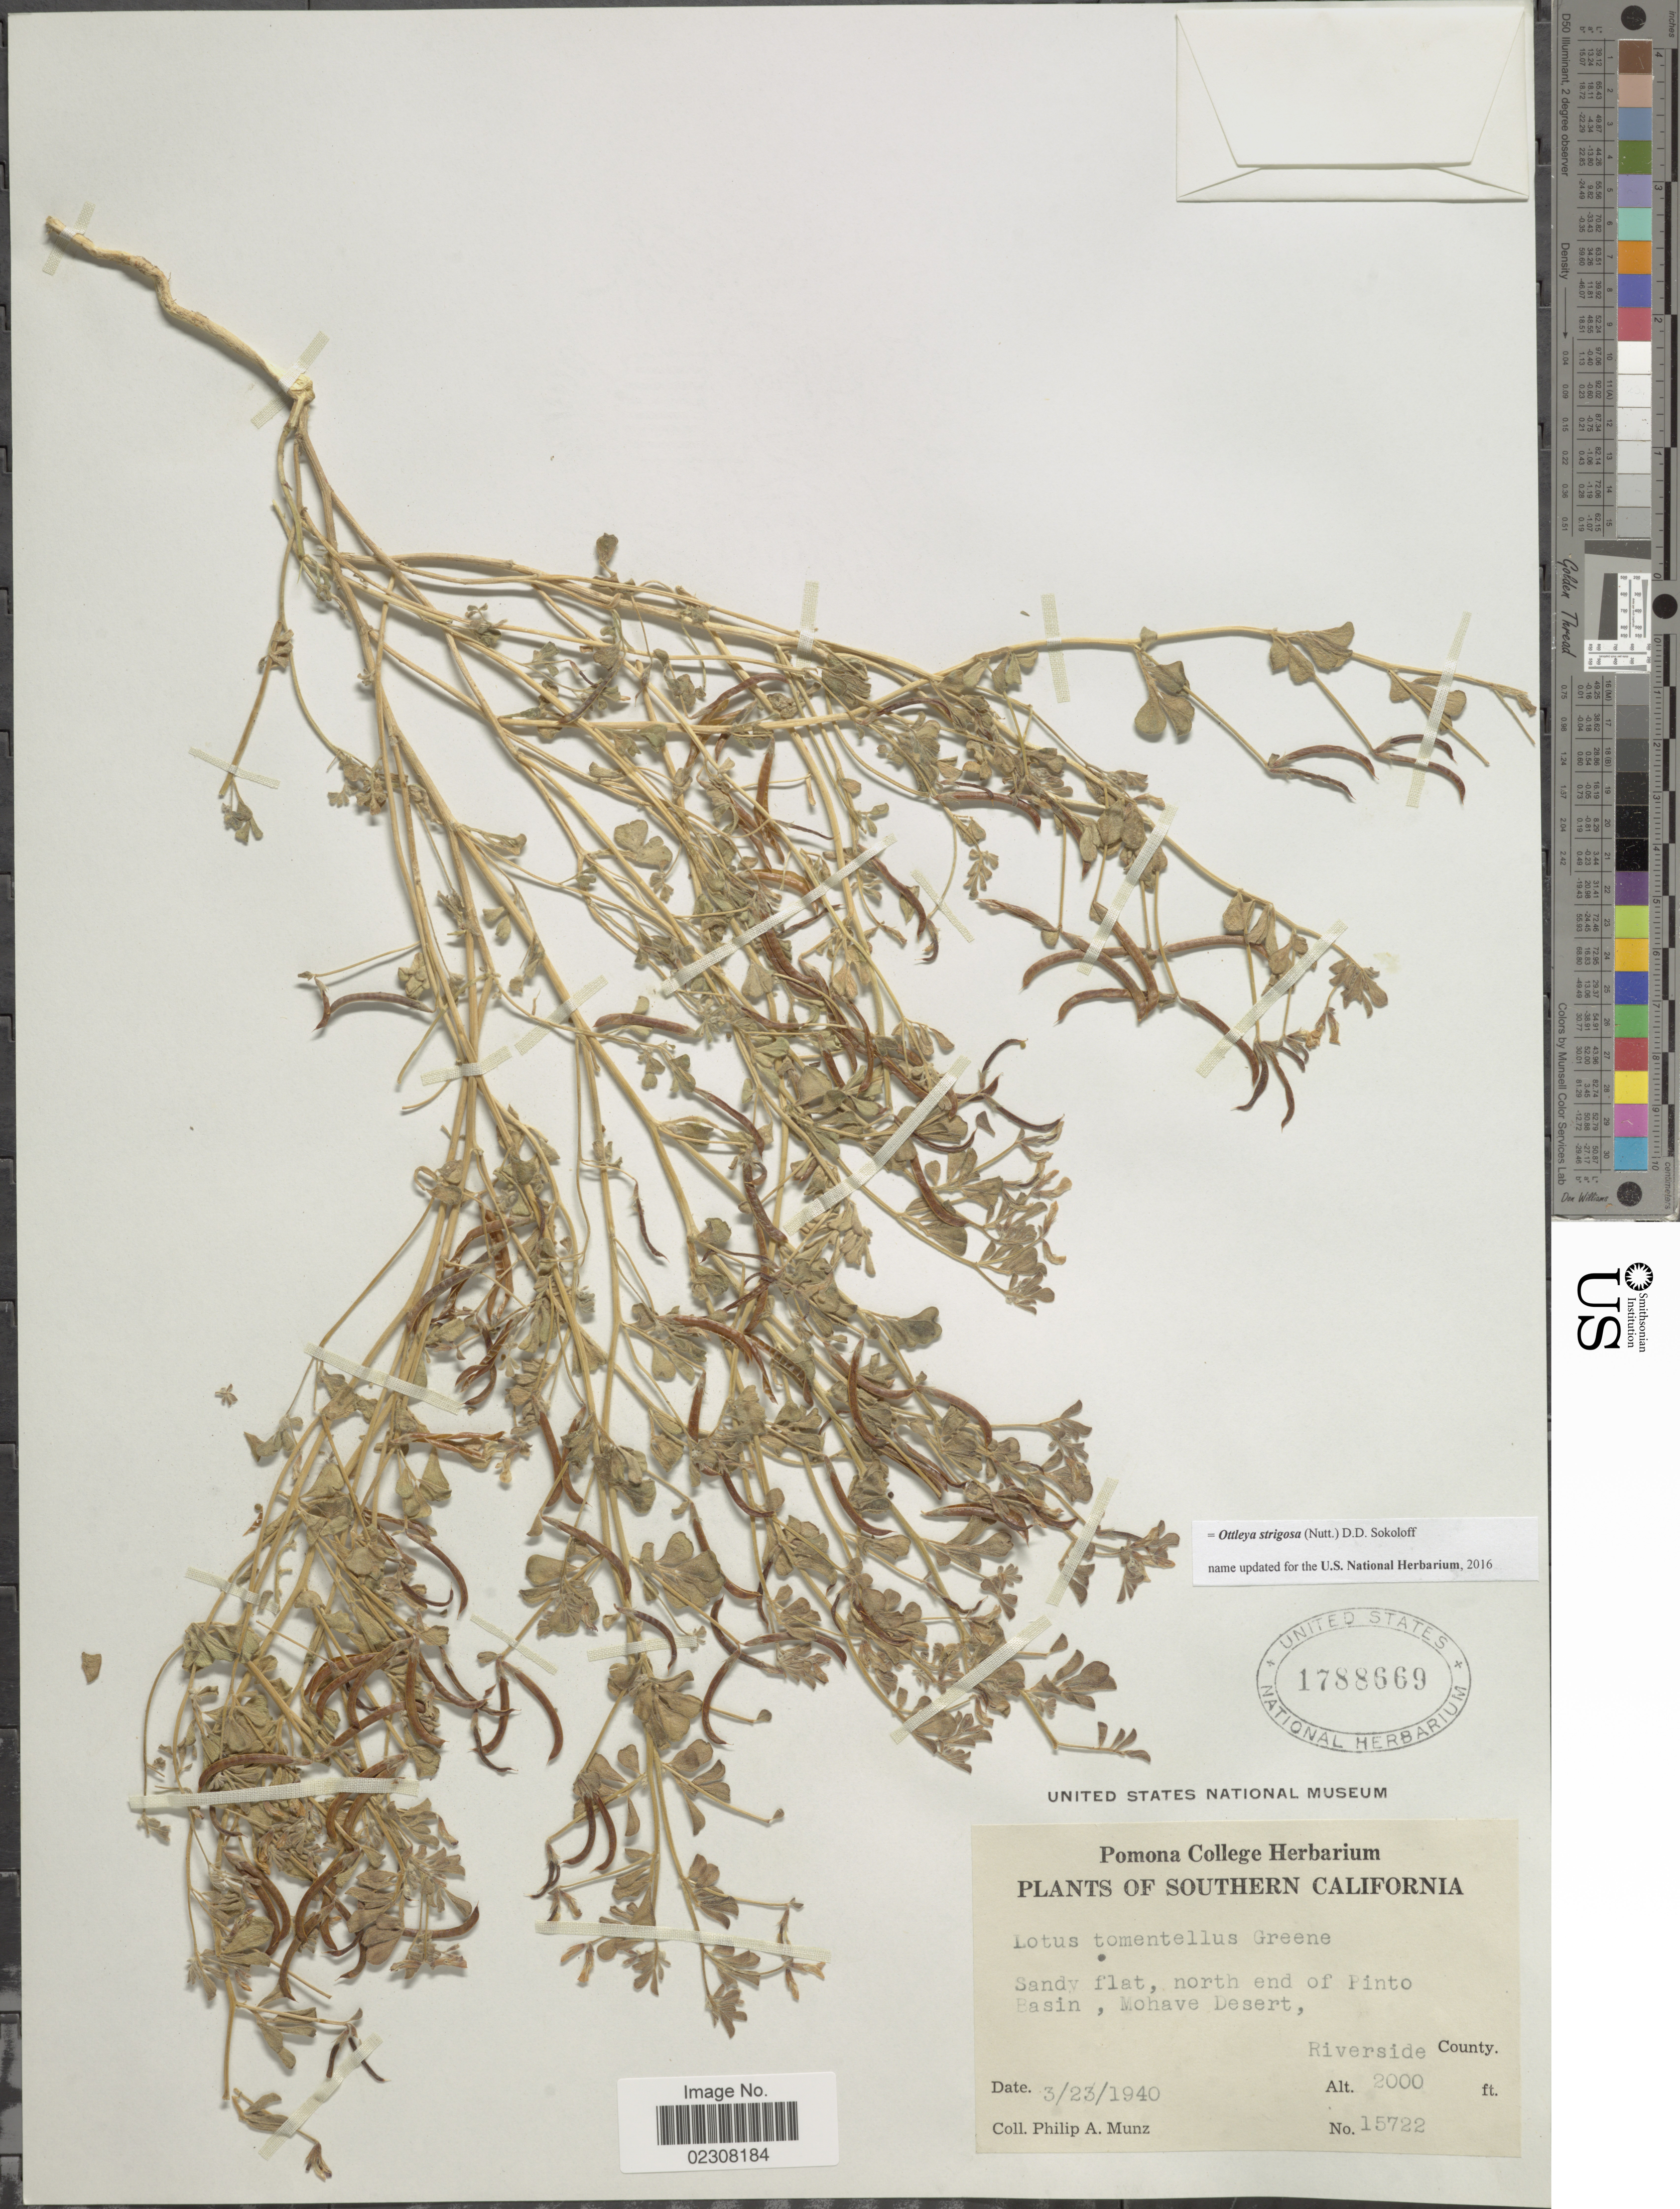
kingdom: Plantae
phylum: Tracheophyta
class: Magnoliopsida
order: Fabales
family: Fabaceae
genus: Ottleya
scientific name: Ottleya strigosa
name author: (Nutt.) D.D. Sokoloff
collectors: P. A. Munz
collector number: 15722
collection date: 1940-03-23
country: United States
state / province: California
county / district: Riverside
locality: Southern California, north end of Pinto Basin, Mohave Desert, Riverside County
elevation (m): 610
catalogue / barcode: US 1788669